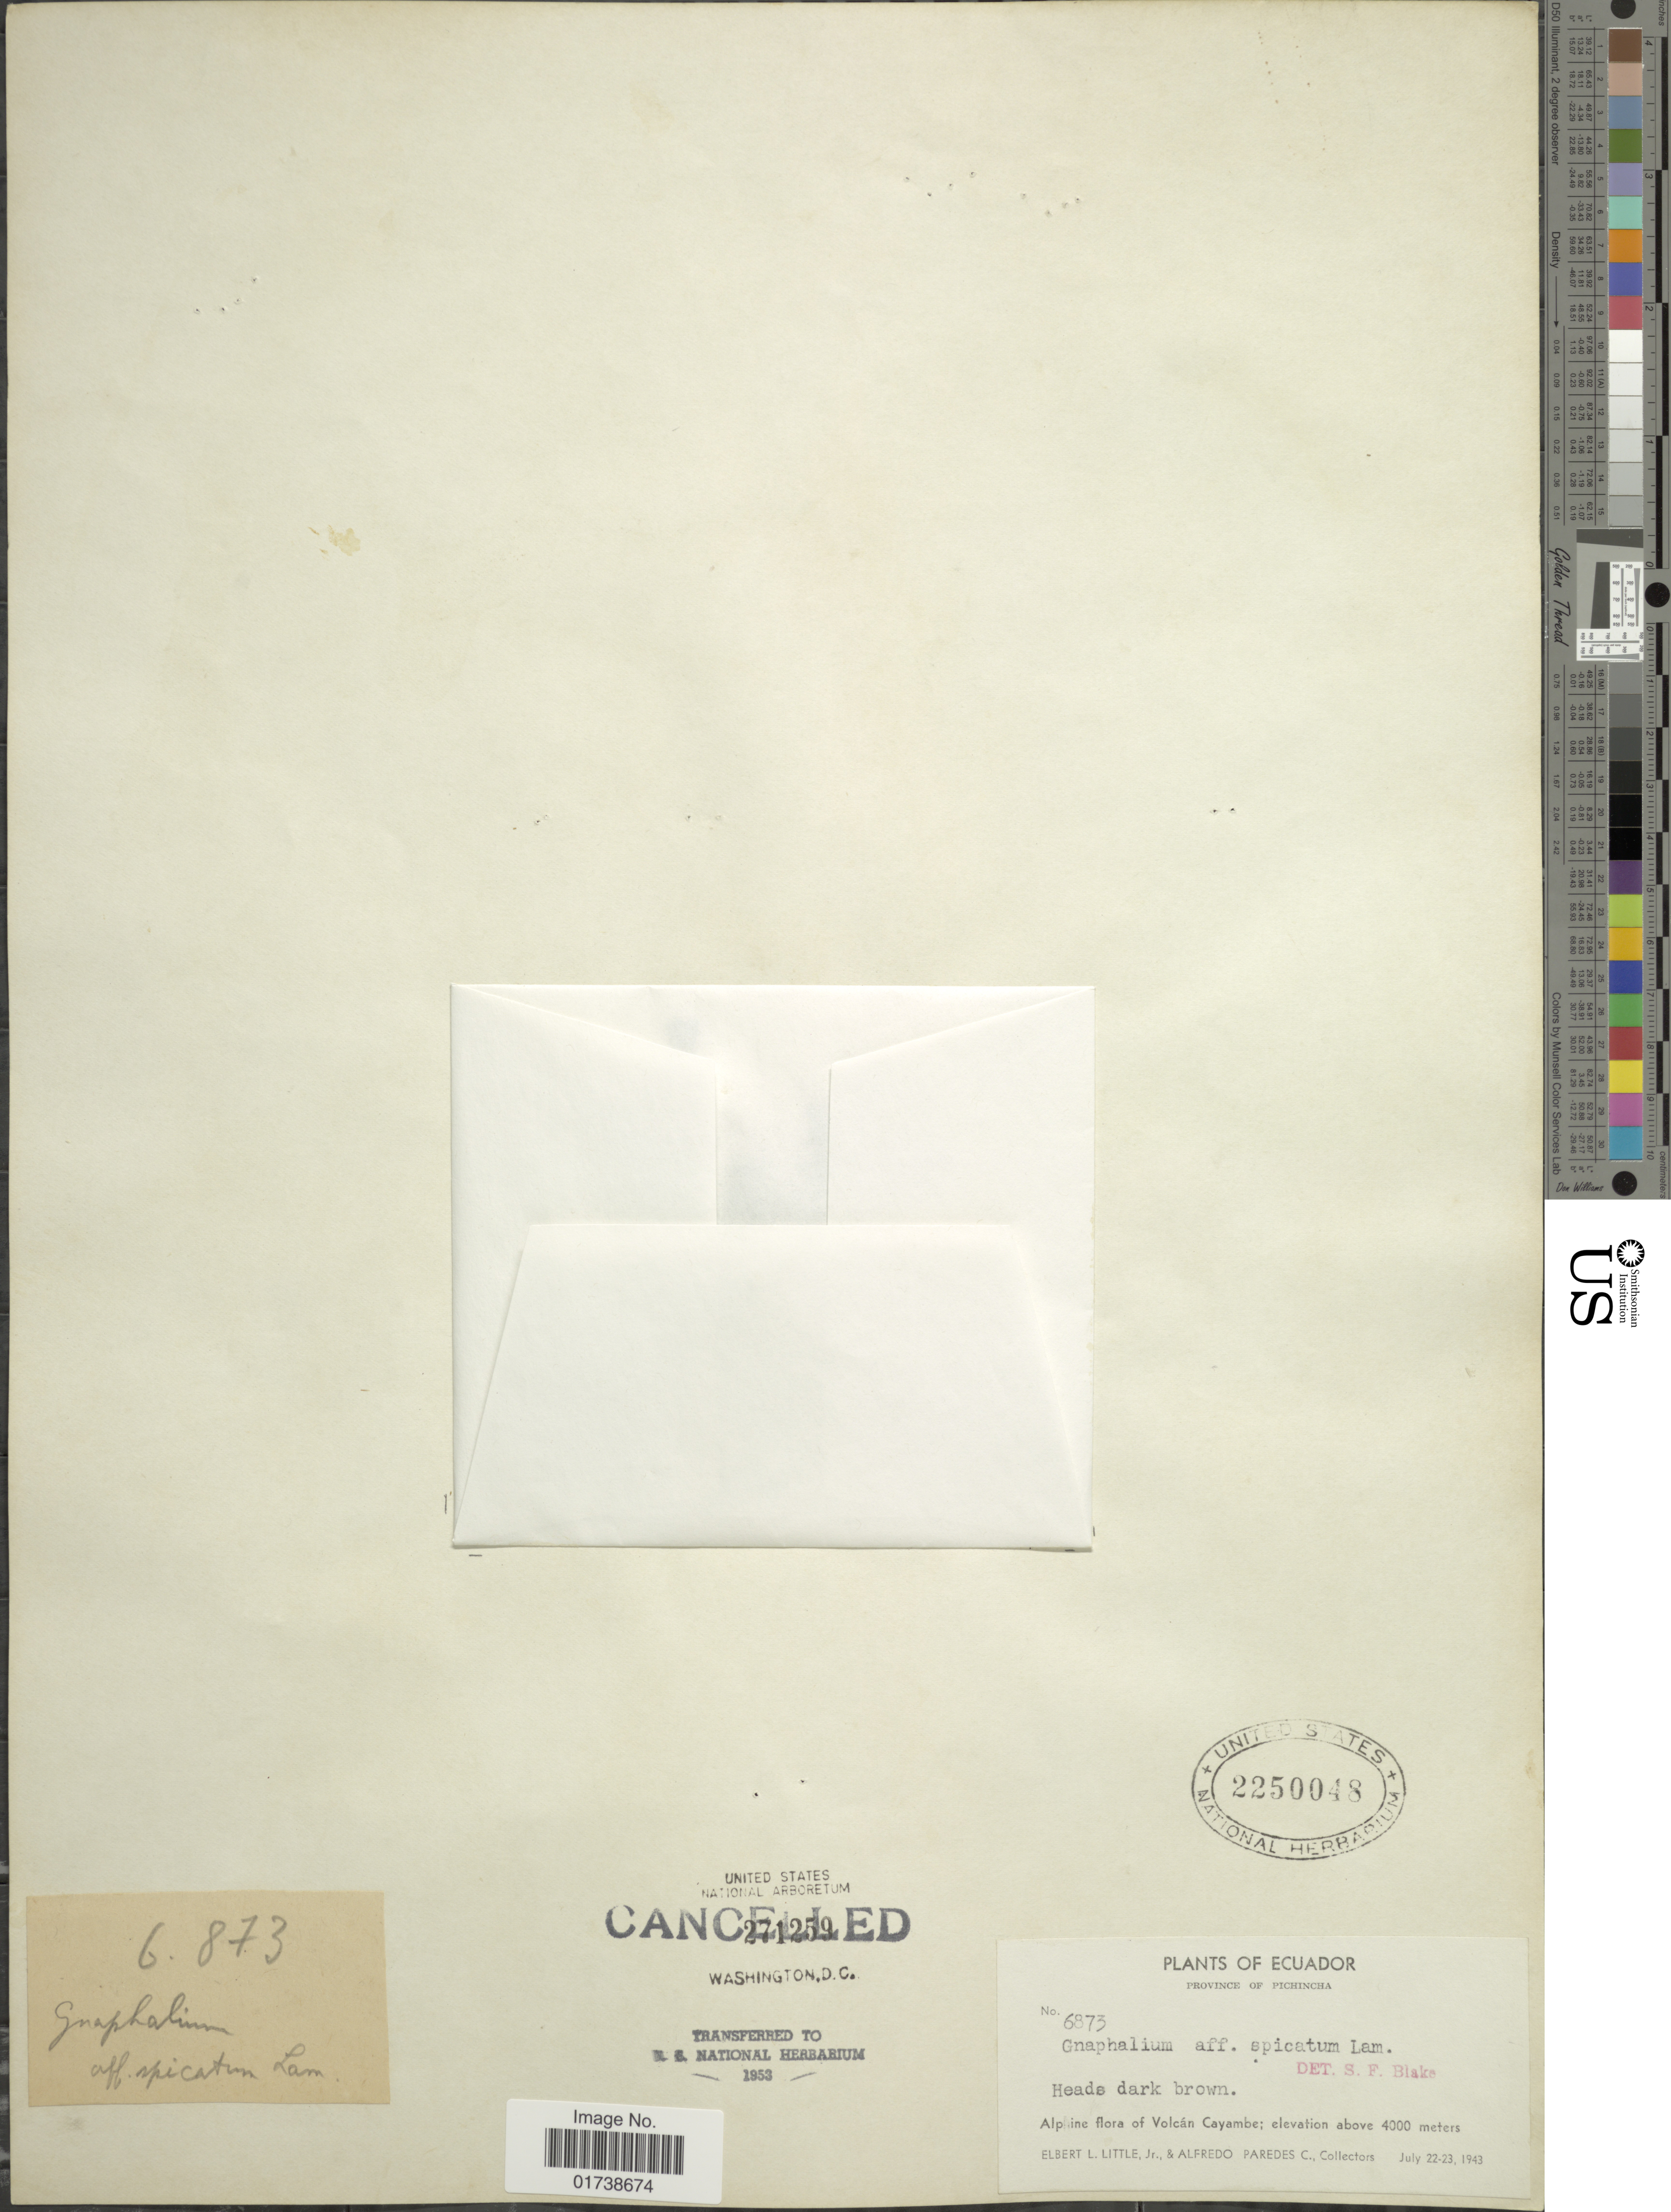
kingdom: Plantae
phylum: Tracheophyta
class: Magnoliopsida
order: Asterales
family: Asteraceae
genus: Gamochaeta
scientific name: Gamochaeta spicata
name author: (Lam.) Cabrera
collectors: E. L. Little & A. Paredes C.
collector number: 6873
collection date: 1943-07-22/1943-07-23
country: Ecuador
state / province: Pichincha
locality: Alpine flora of Volcan Cayambe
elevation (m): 4000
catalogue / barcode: US 2250048